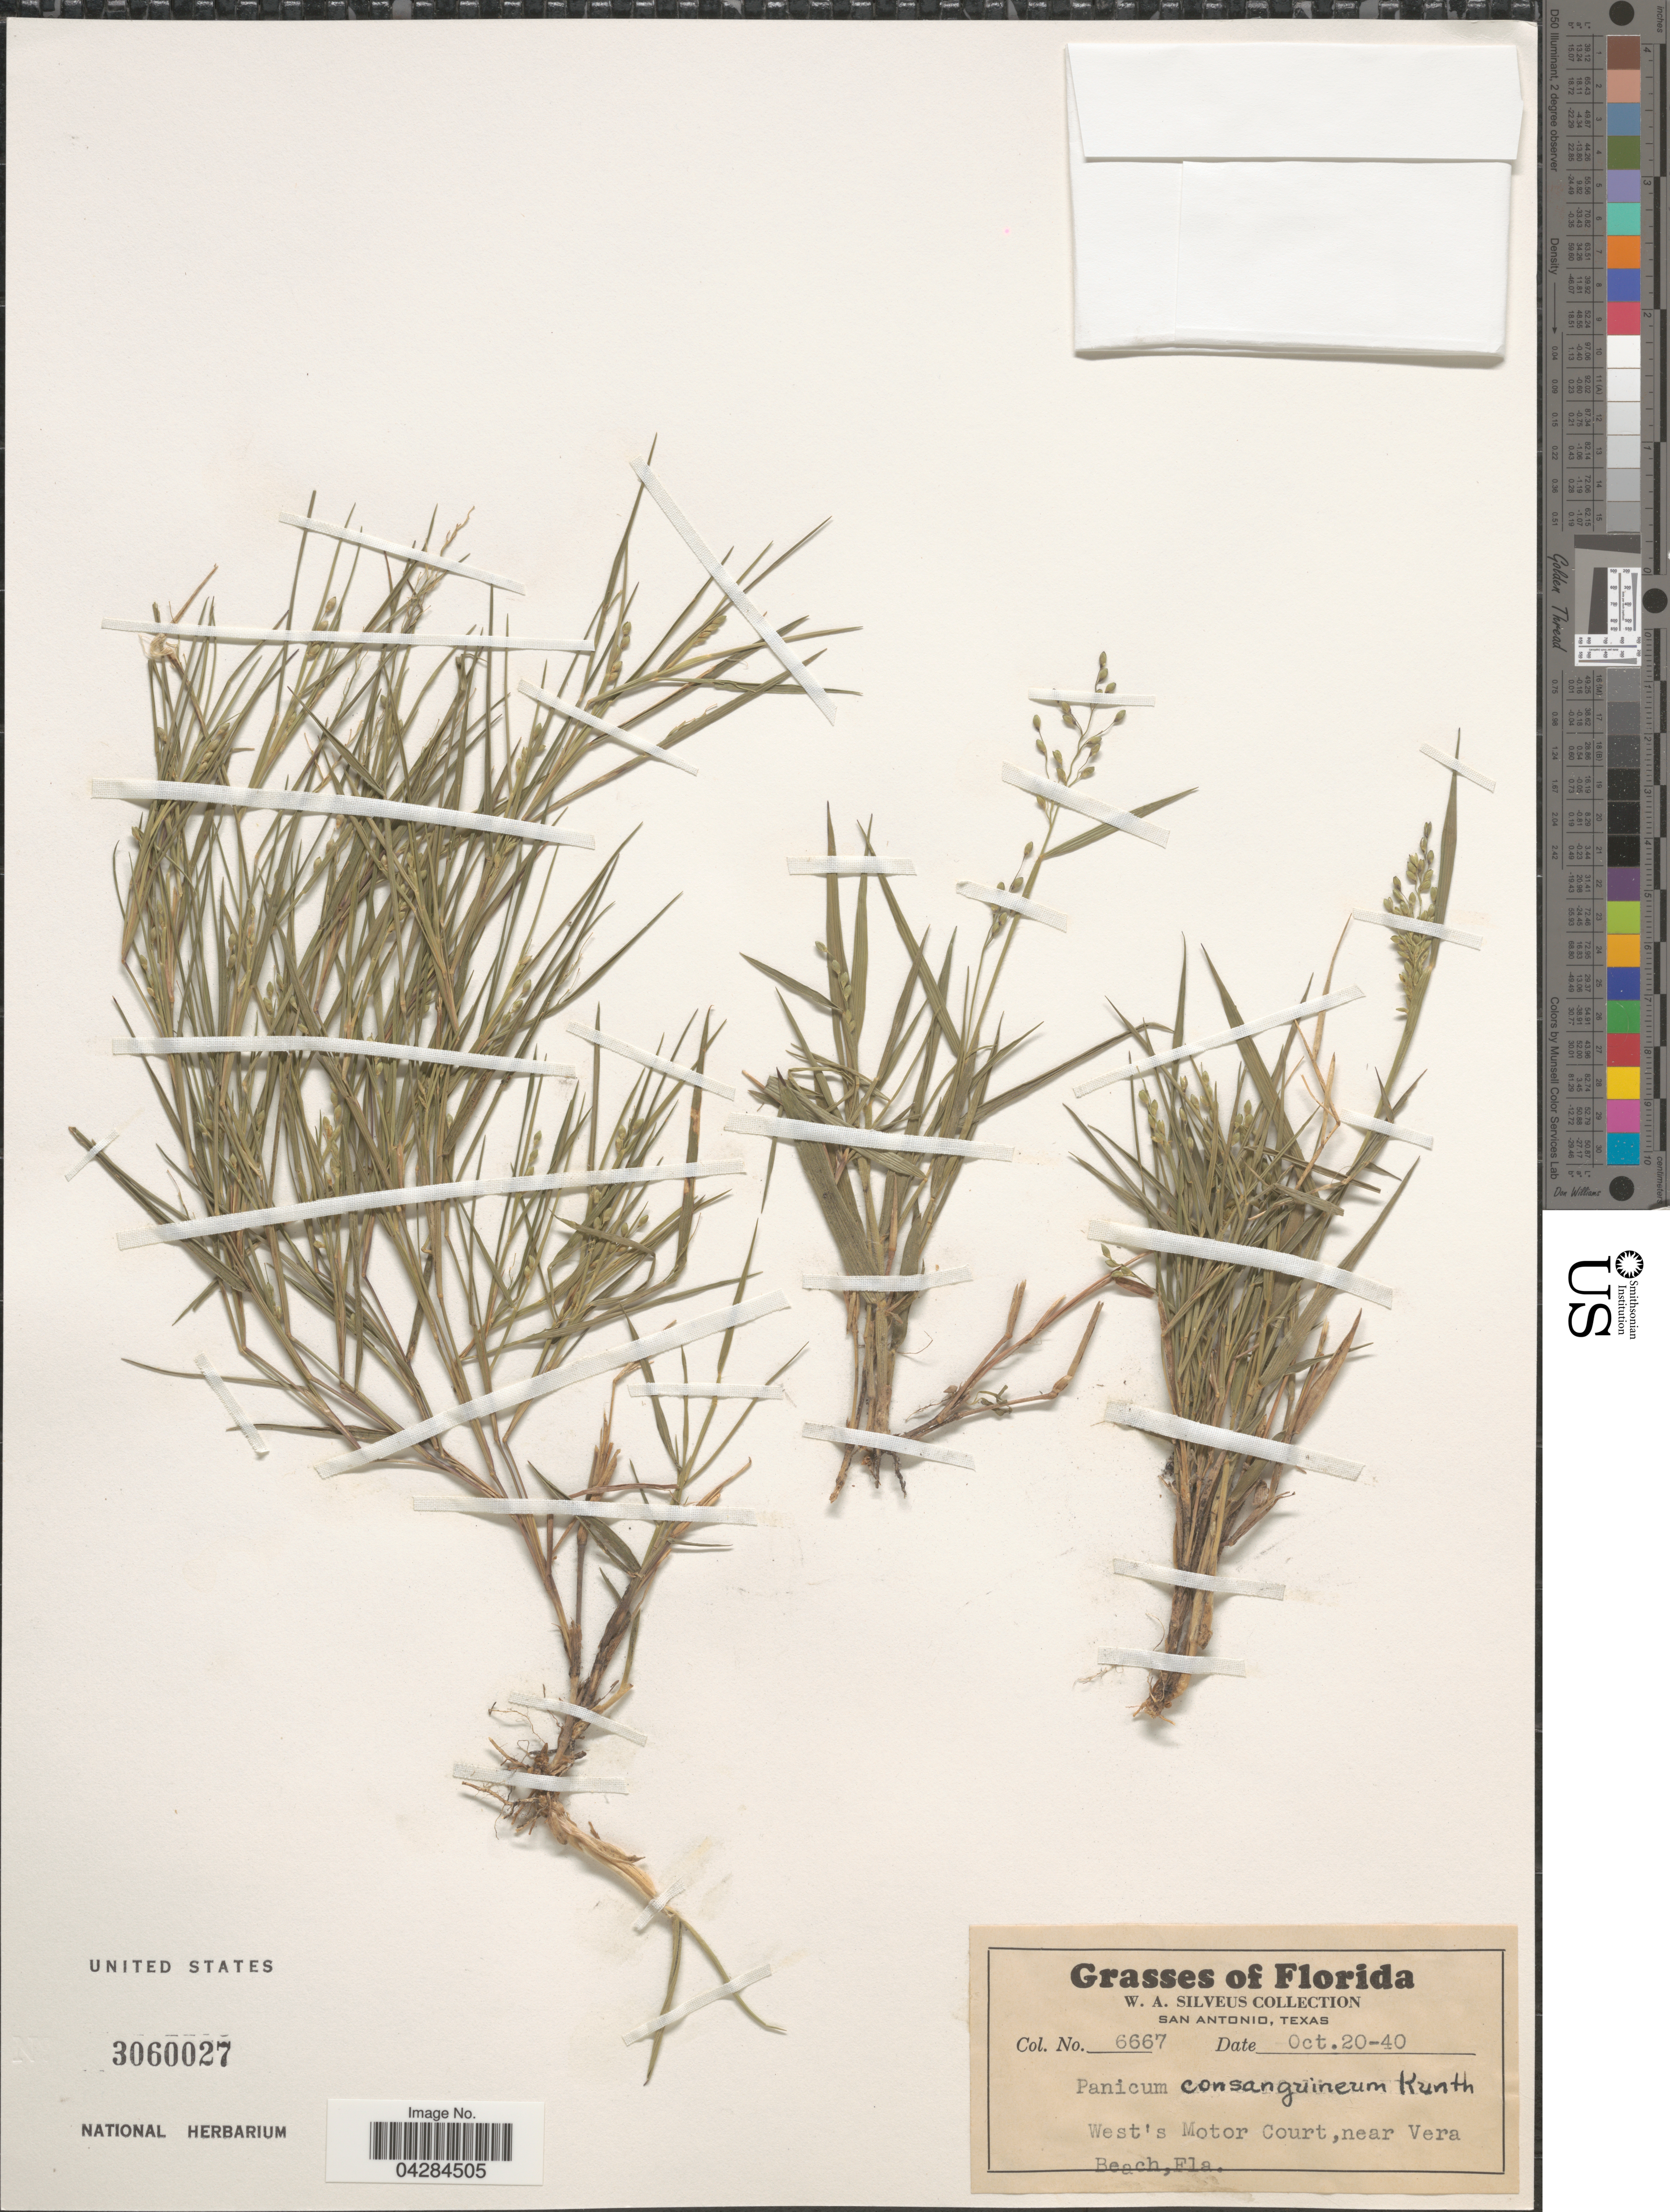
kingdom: Plantae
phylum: Tracheophyta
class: Liliopsida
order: Poales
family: Poaceae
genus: Dichanthelium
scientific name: Dichanthelium ovale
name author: (Elliott) Gould & C.A. Clark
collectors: W. Silveus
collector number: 6667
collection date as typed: Transcribed d/m/y: 20/10/40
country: United States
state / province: Florida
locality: West's Motor Court, near Vera Beach.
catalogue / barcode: US 3060027